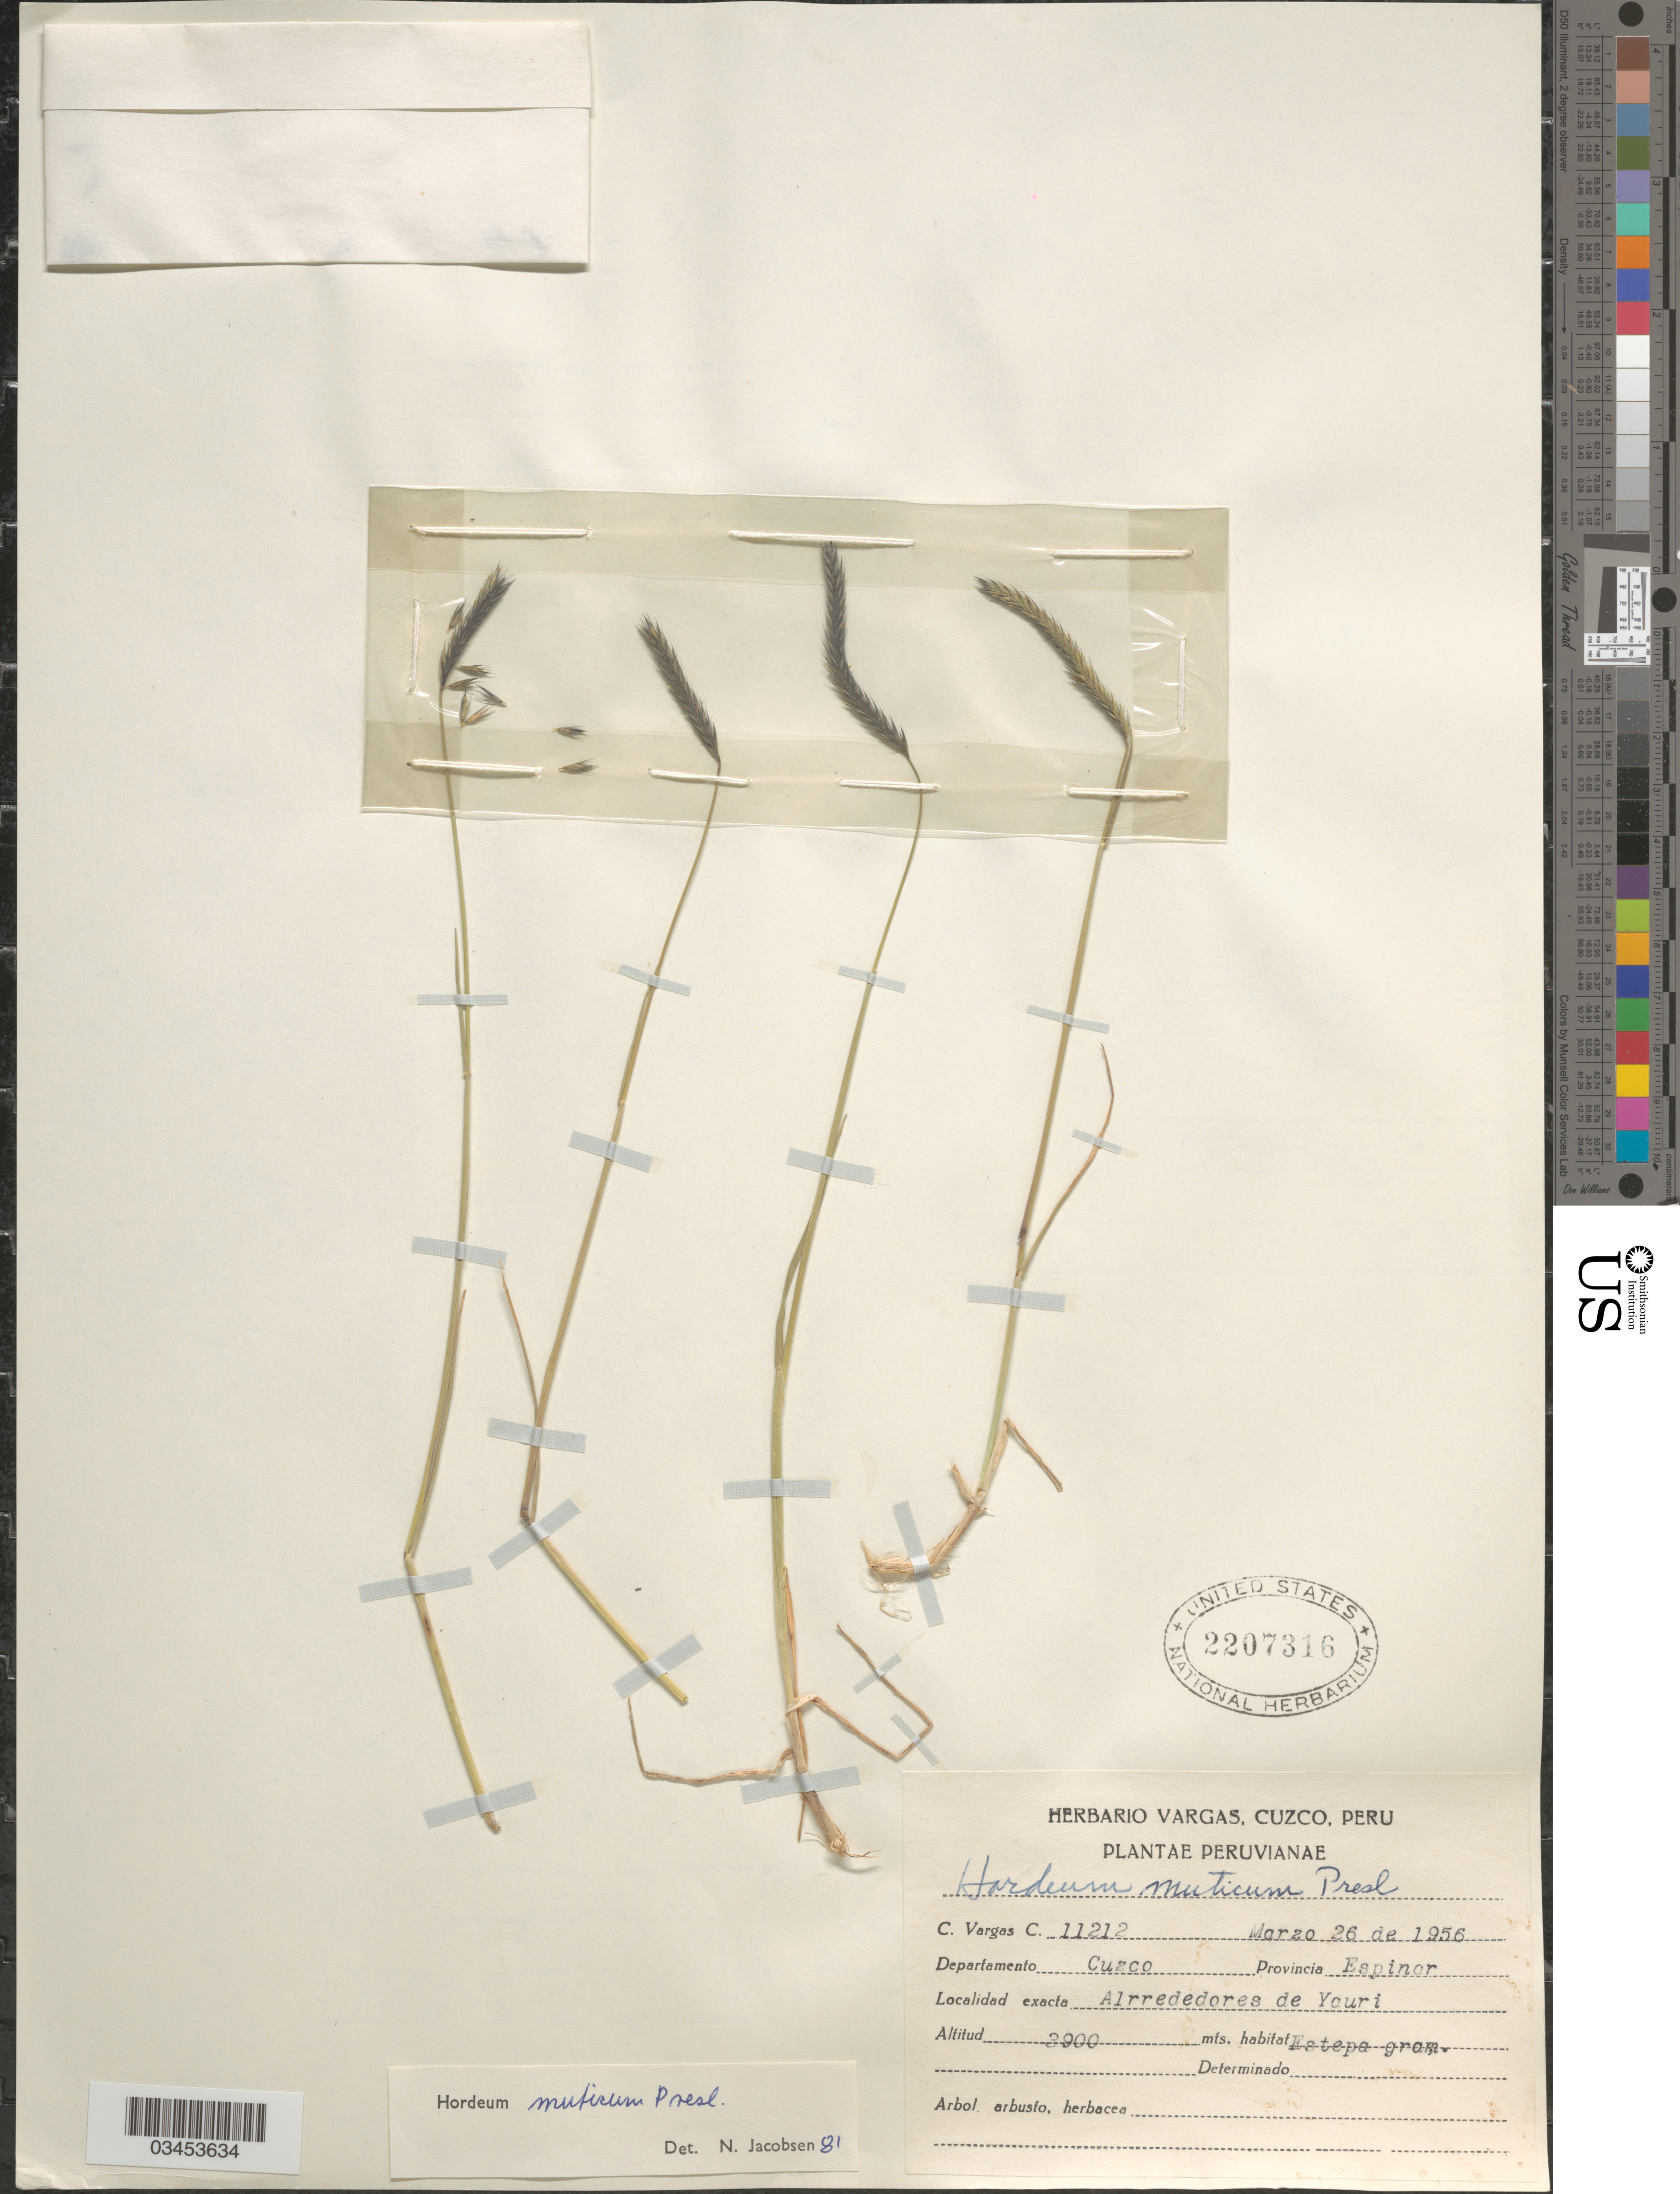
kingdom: Plantae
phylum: Tracheophyta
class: Liliopsida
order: Poales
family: Poaceae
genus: Hordeum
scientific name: Hordeum muticum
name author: J. Presl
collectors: C. Vargas Calderón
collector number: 11212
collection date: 1956-03-26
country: Peru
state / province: Cusco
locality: Departamento Cuzco. Provincia Espinar. Alrrededores de Yauri.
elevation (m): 3900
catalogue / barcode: US 2207316